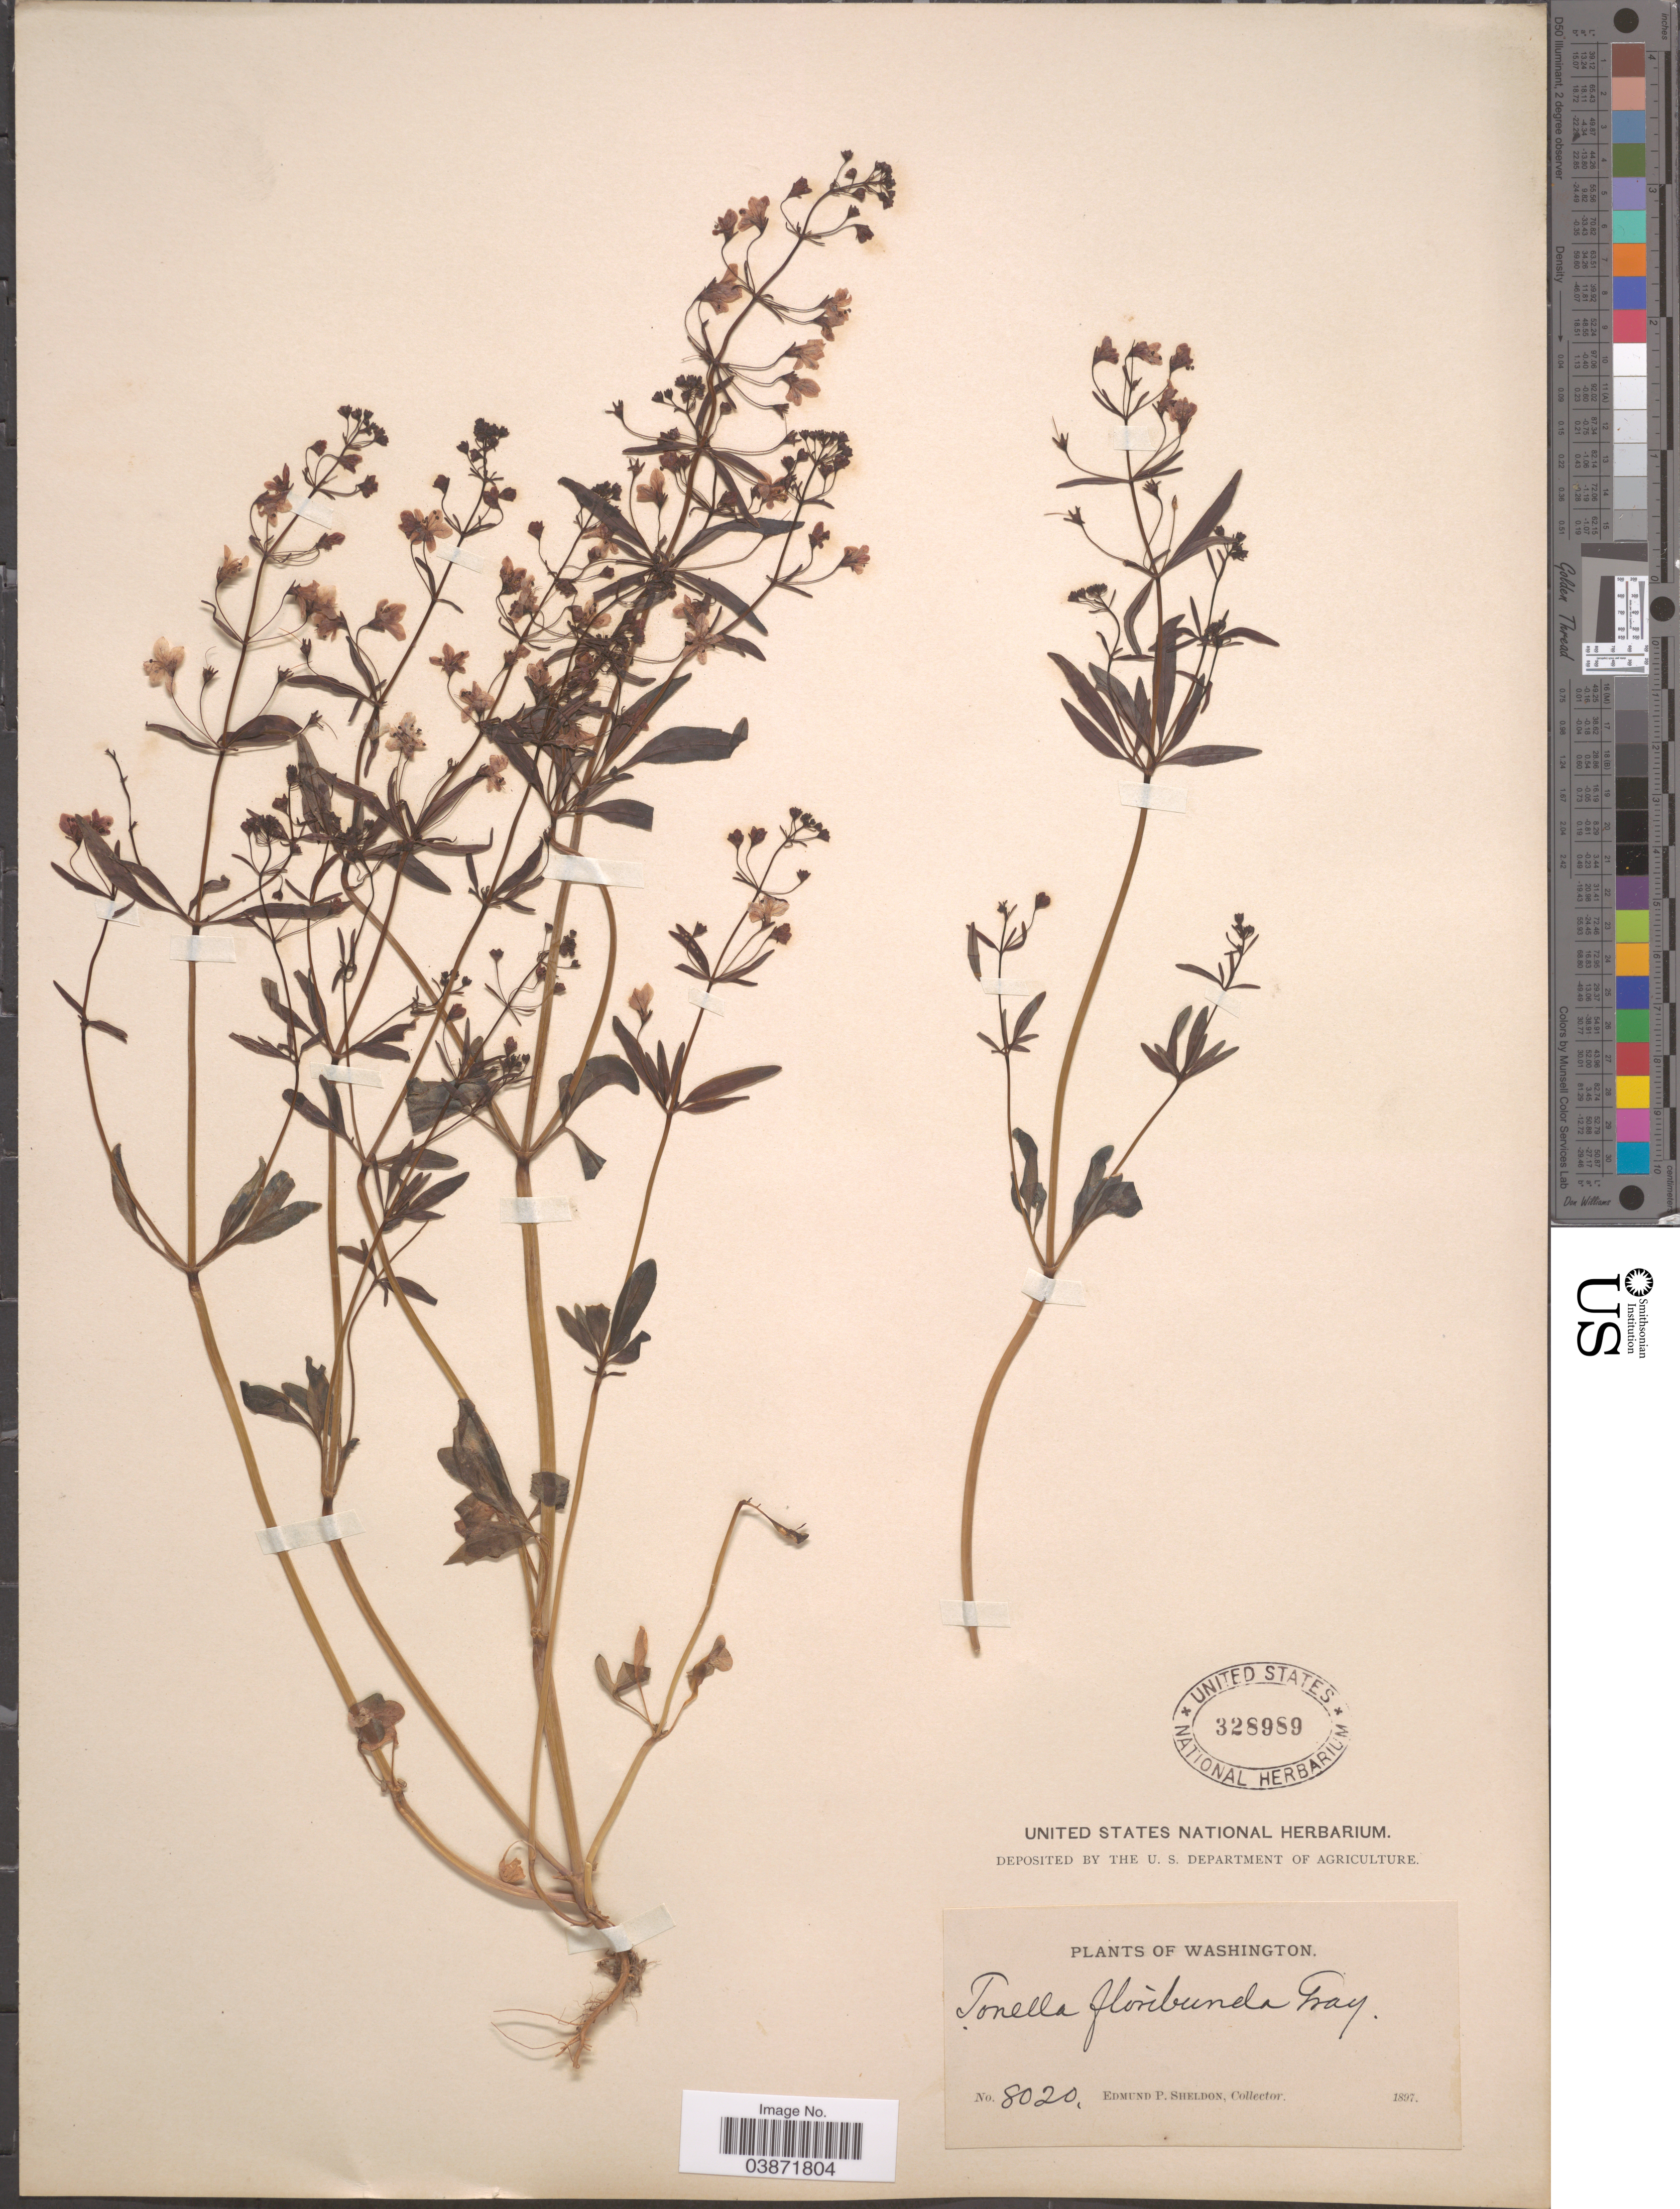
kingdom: Plantae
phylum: Tracheophyta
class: Magnoliopsida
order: Lamiales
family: Plantaginaceae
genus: Tonella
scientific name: Tonella floribunda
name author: A. Gray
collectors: E. P. Sheldon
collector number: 8020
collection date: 1897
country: United States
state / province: Washington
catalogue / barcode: US 328989